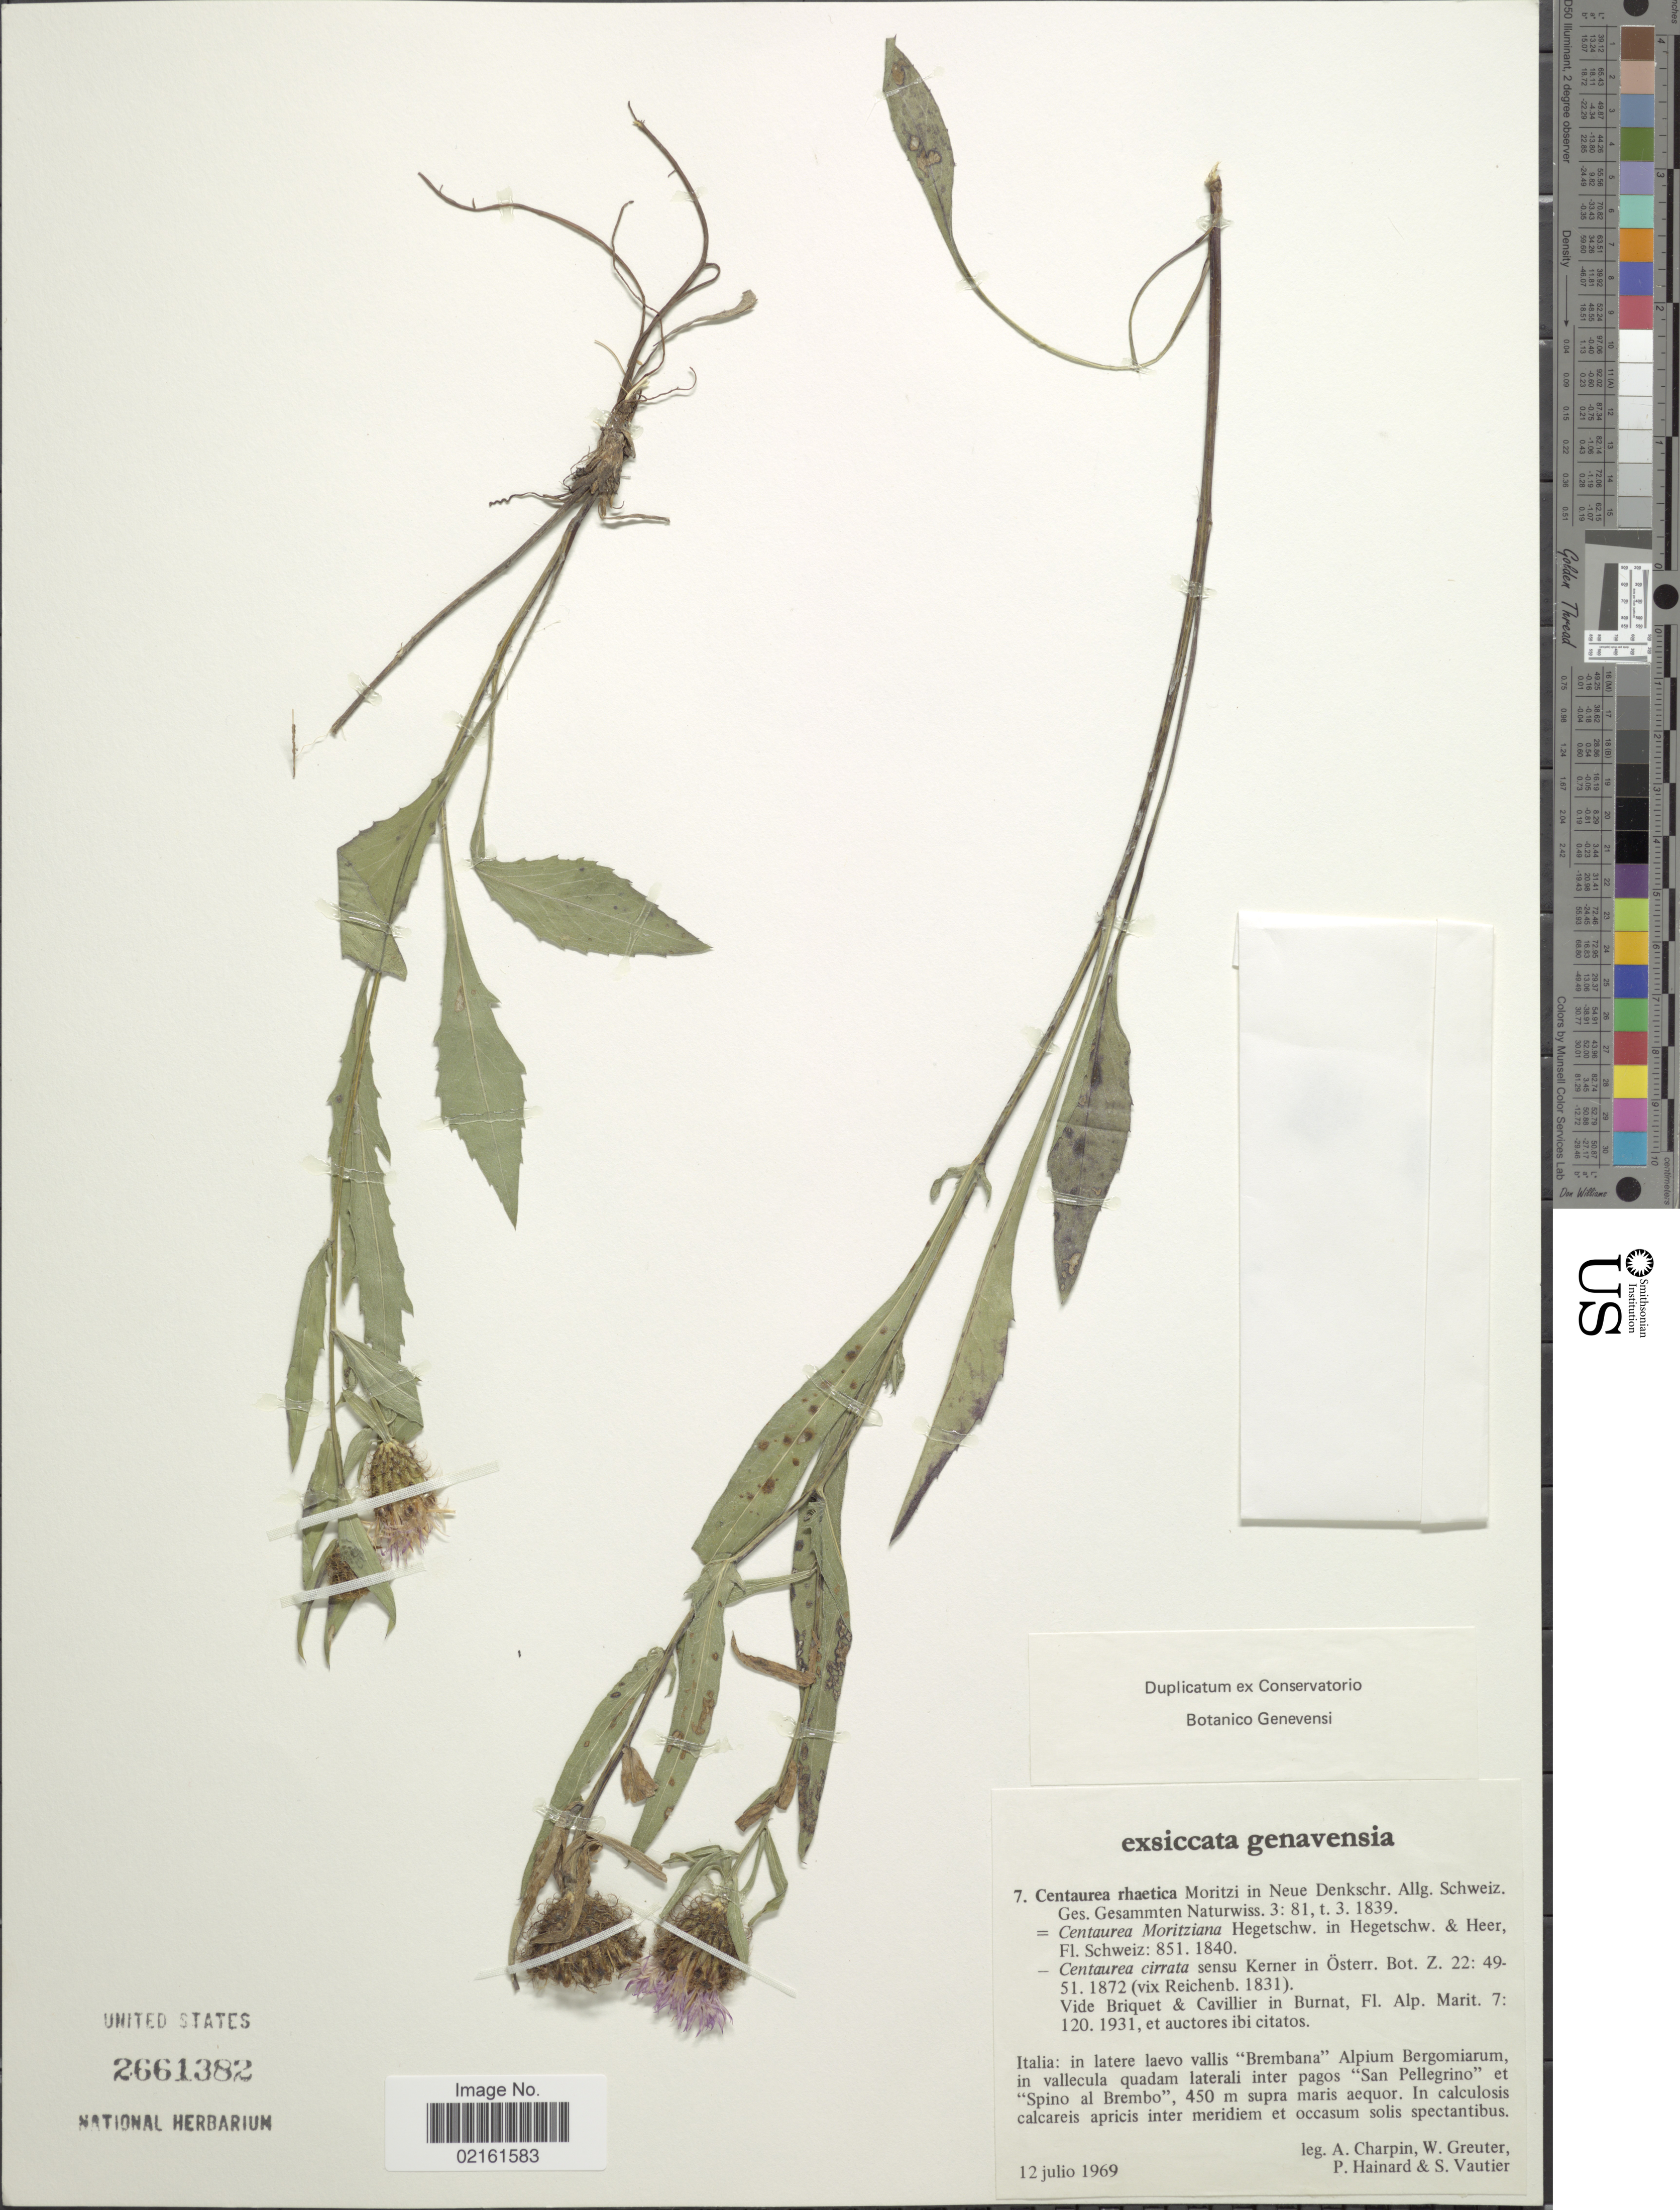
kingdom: Plantae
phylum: Tracheophyta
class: Magnoliopsida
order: Asterales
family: Asteraceae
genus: Centaurea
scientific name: Centaurea rhaetica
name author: Moritz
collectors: A. Charpin, W. Greuter, P. Hainard & S. Vautier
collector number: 7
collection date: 1969-07-12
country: Italy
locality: Genavensia. In latere laevo vallis "Brembana" Alpium Bergomiarum, in vallecula quadam laterali inter pagos "San Pellegrino" et "Spino al Brembo"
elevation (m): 450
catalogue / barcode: US 2661382